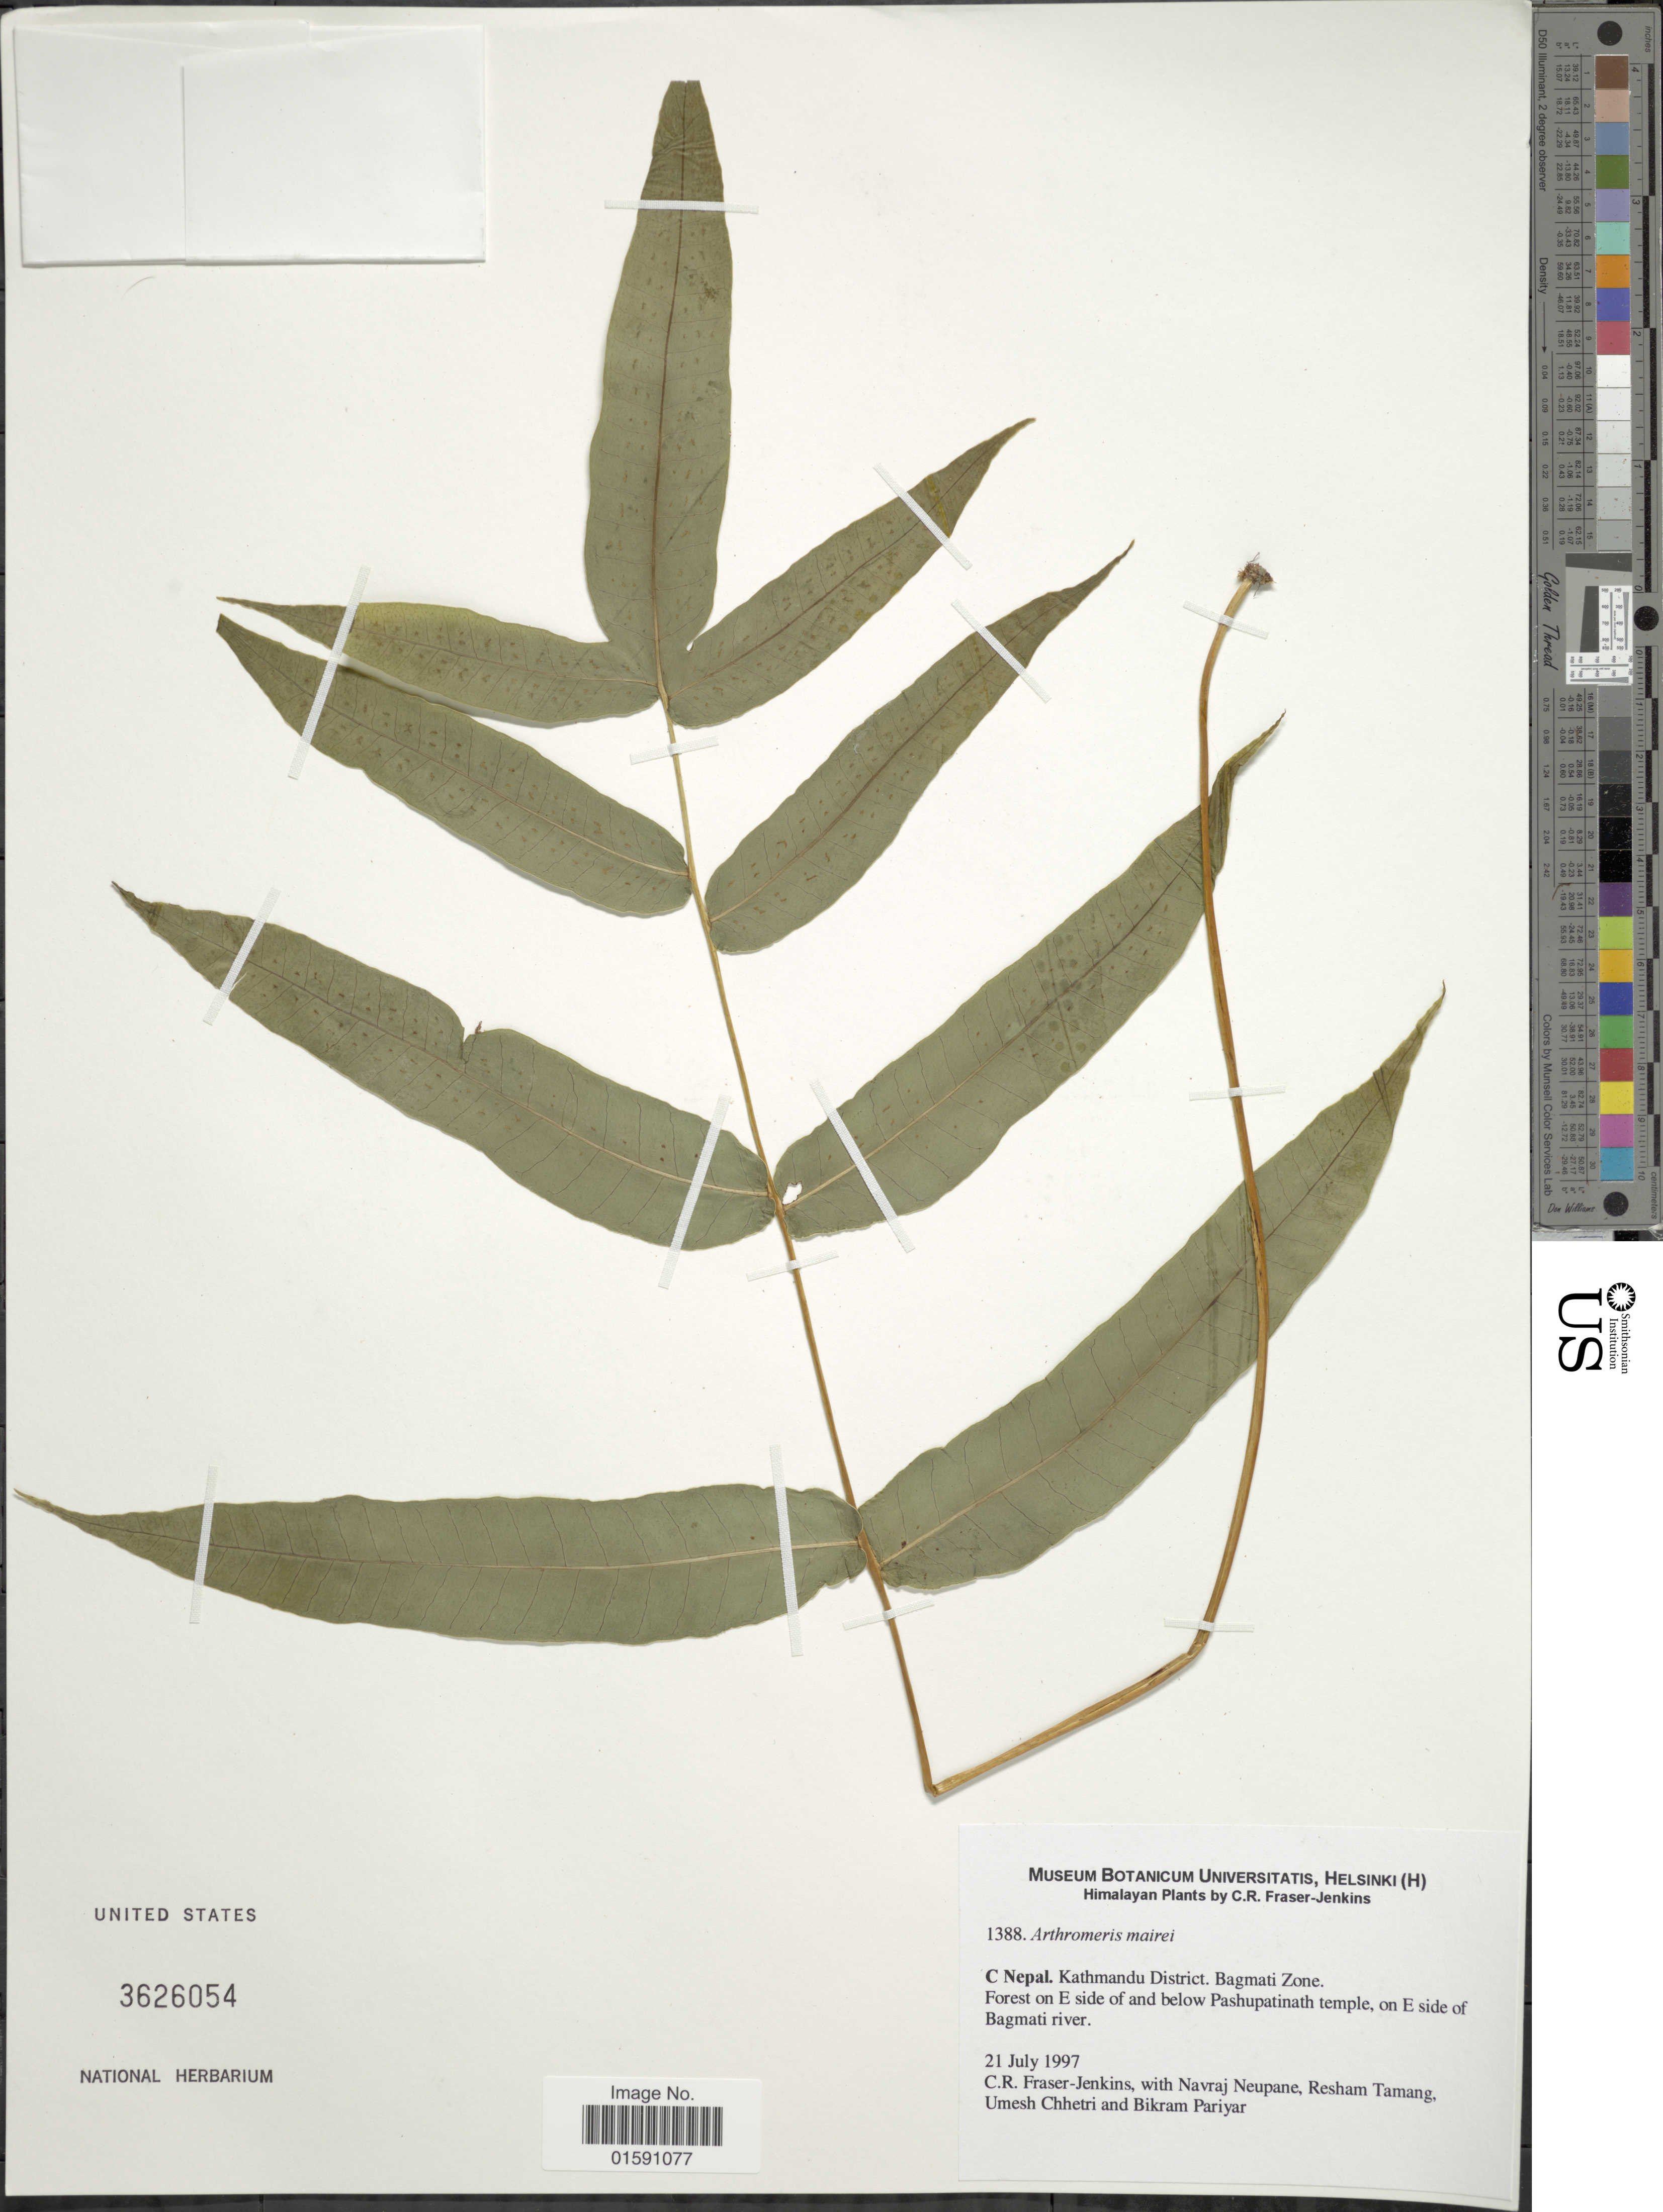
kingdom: Plantae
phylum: Tracheophyta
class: Polypodiopsida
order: Polypodiales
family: Polypodiaceae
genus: Arthromeris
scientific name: Arthromeris mairei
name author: (Brause) Ching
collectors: C. R. Fraser-Jenkins, N. Neupane, R. Tamang, U. Chhetri & B. Pariyar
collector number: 1388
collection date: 1997-07-21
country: Nepal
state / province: Bagmati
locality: C Nepal. Kathmandu District. Bagmati zone. Forest on E side of and below Pashupatinath temple, on E side of Bagmati river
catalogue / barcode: US 3626054